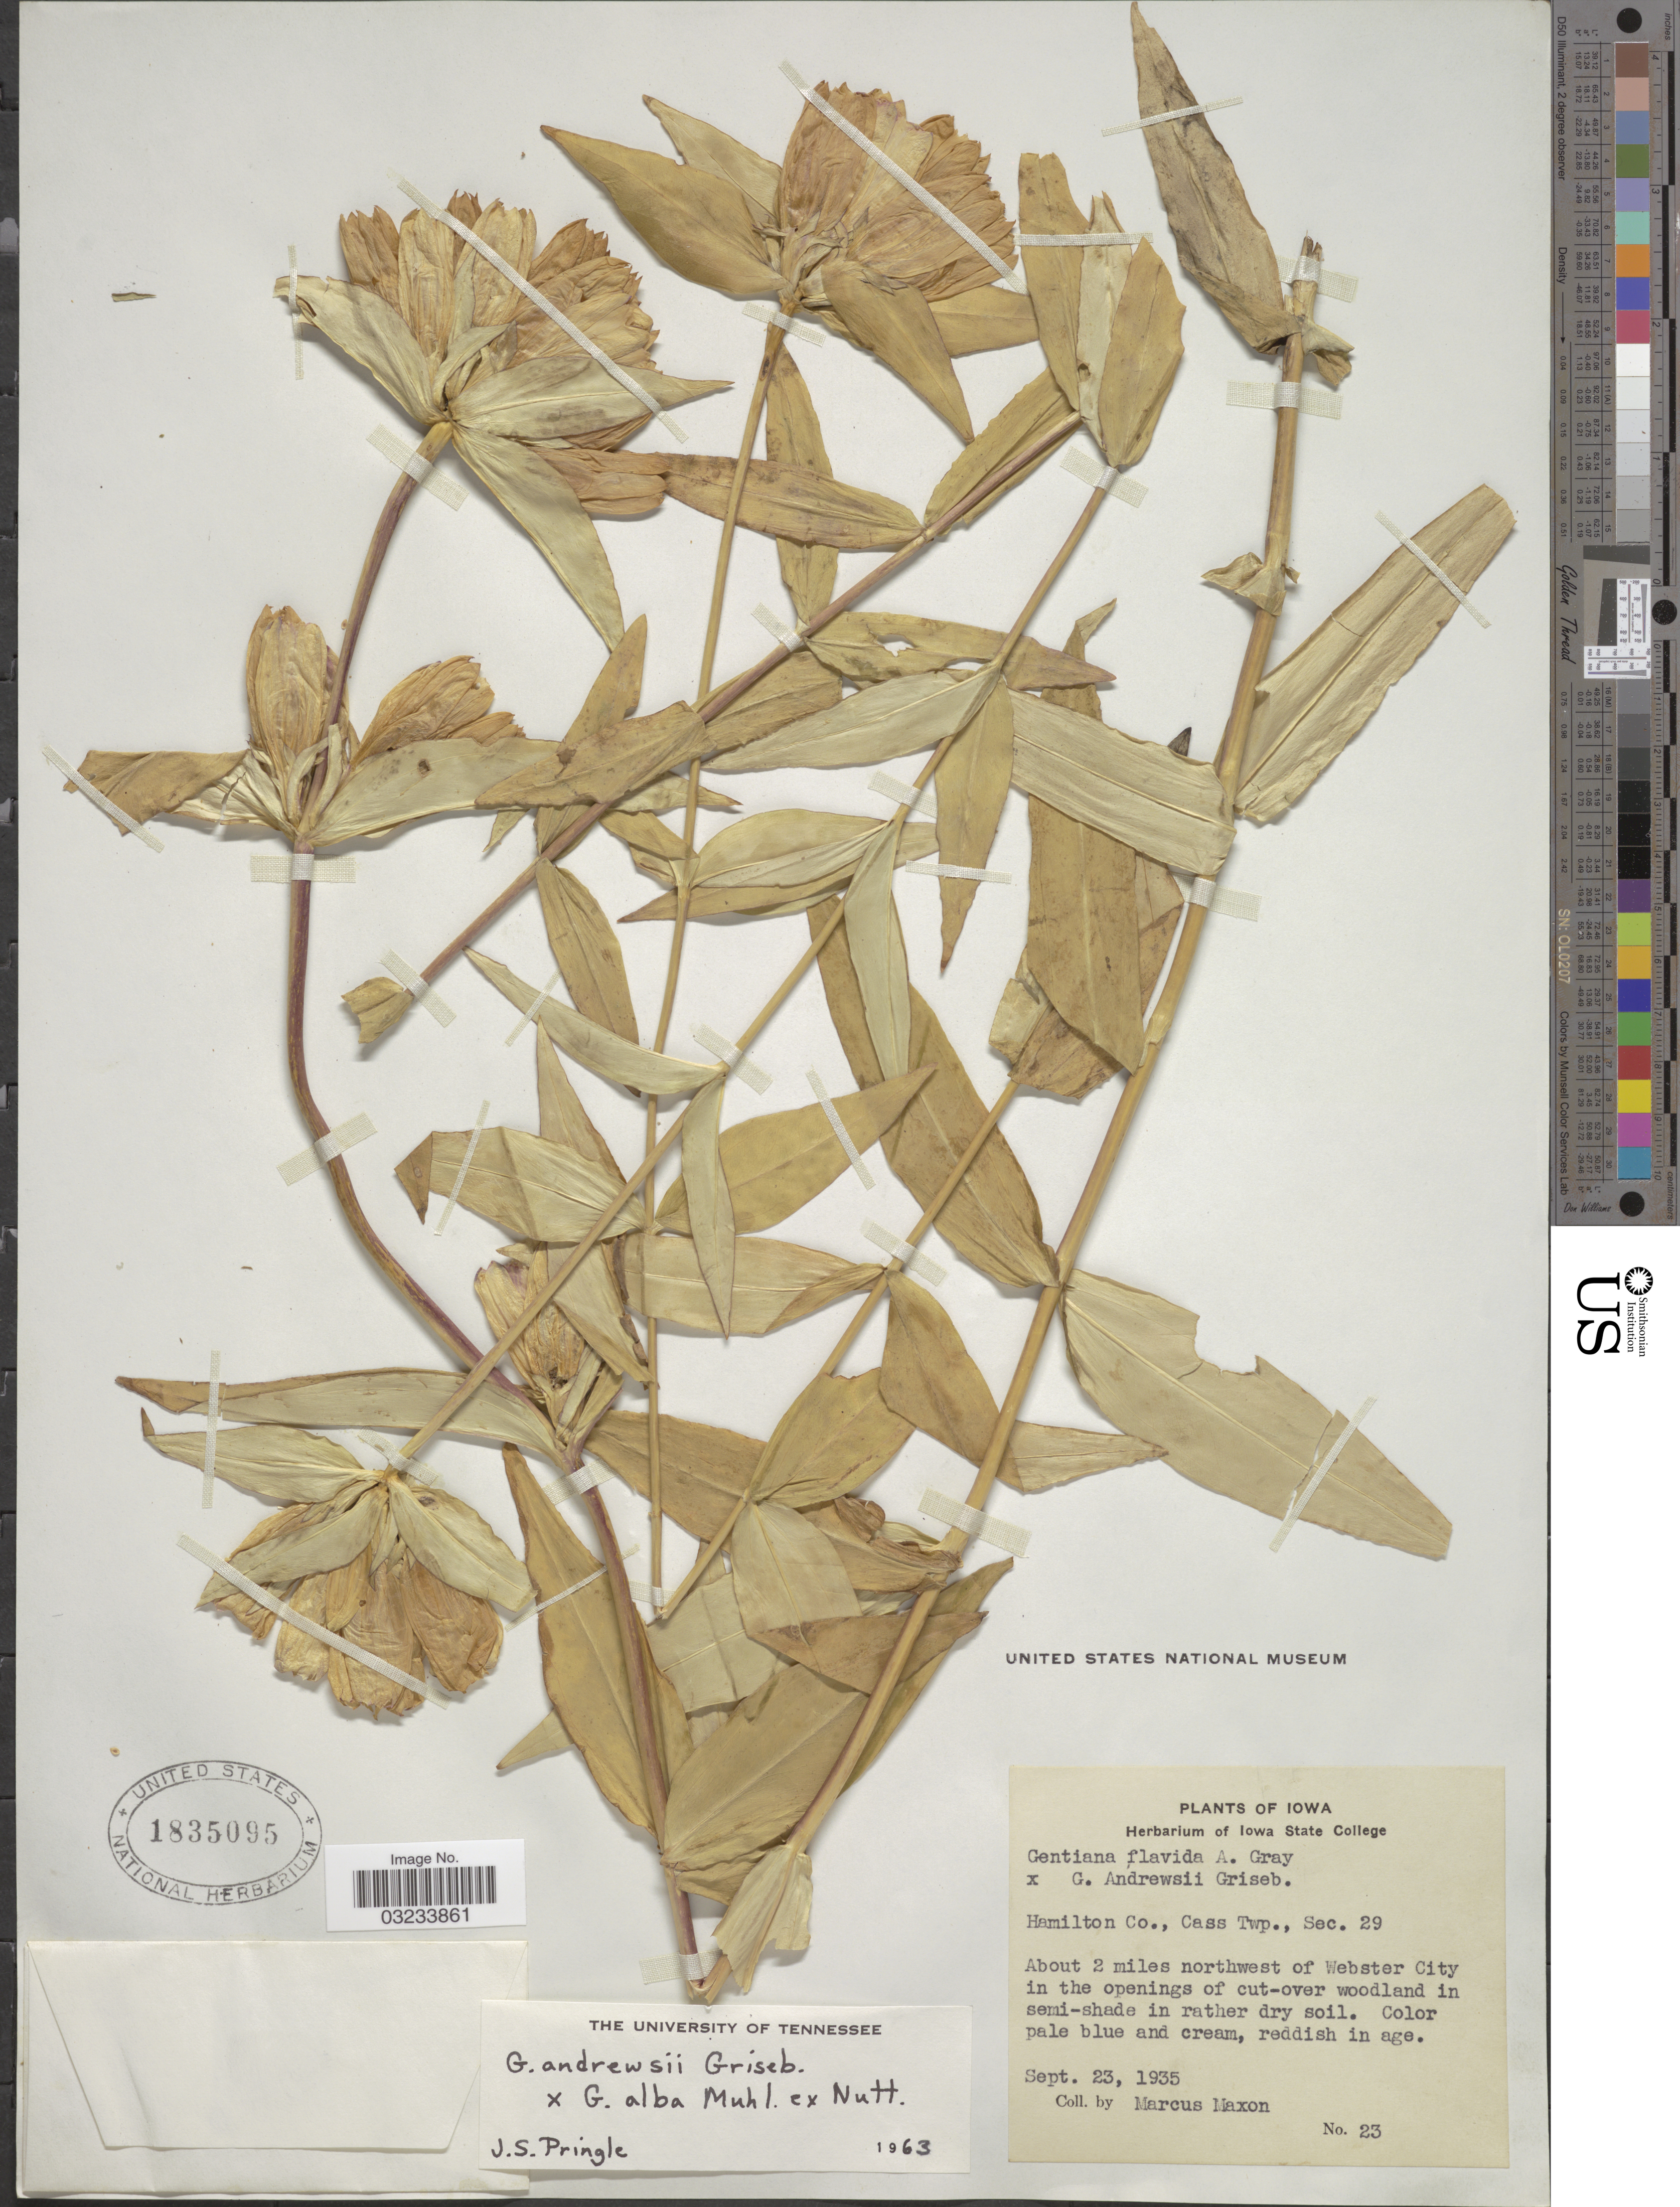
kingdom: Plantae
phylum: Tracheophyta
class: Magnoliopsida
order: Gentianales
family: Gentianaceae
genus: Gentiana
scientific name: Gentiana andrewsii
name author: Griseb.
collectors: M. Maxon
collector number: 23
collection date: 1935-09-23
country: United States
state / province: Iowa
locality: Hamilton Co., Cass. Twp., Sec. 29. About 2 miles northwest of Webster City in the openings of cut-over woodland in semi-shade in rather dry soil.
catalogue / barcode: US 1835095